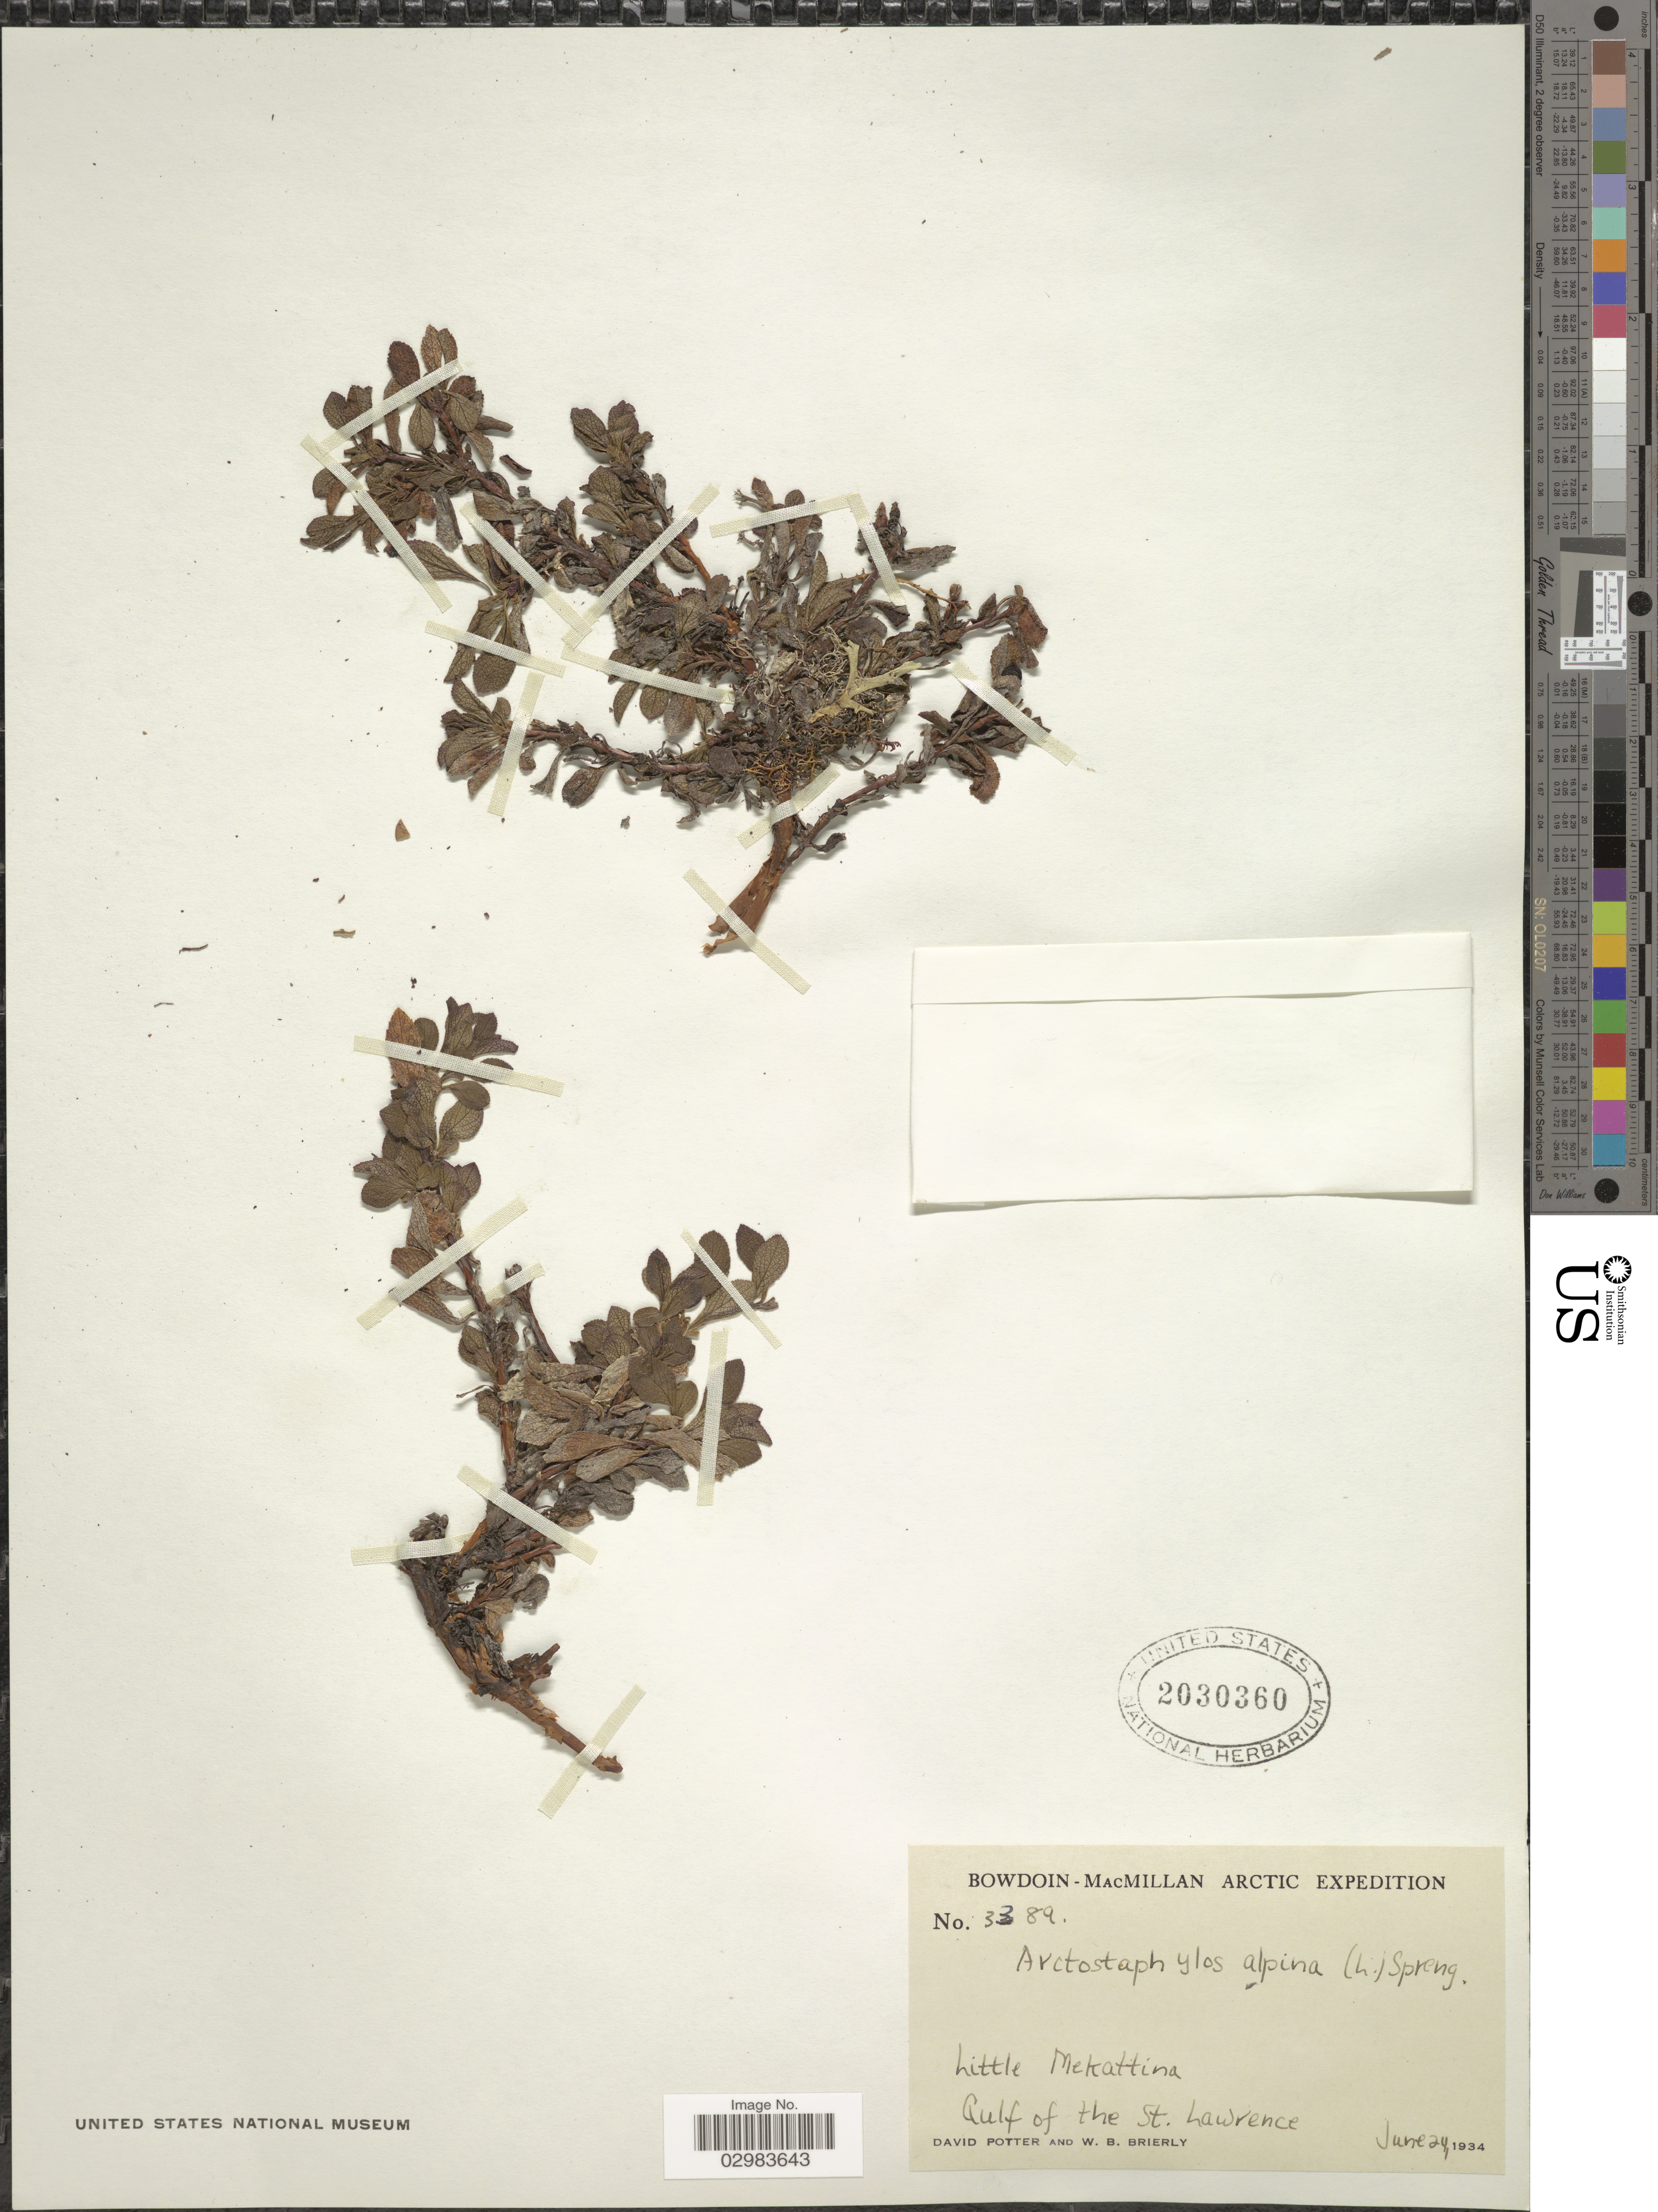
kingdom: Plantae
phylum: Tracheophyta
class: Magnoliopsida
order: Ericales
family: Ericaceae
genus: Arctostaphylos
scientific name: Arctostaphylos alpina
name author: (L.) Spreng.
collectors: D. Potter & W. Brierly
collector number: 3389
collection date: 1934-06-24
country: Canada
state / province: Quebec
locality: Little Mekattina. Gulf of the St. Lawrence.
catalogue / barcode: US 2030360